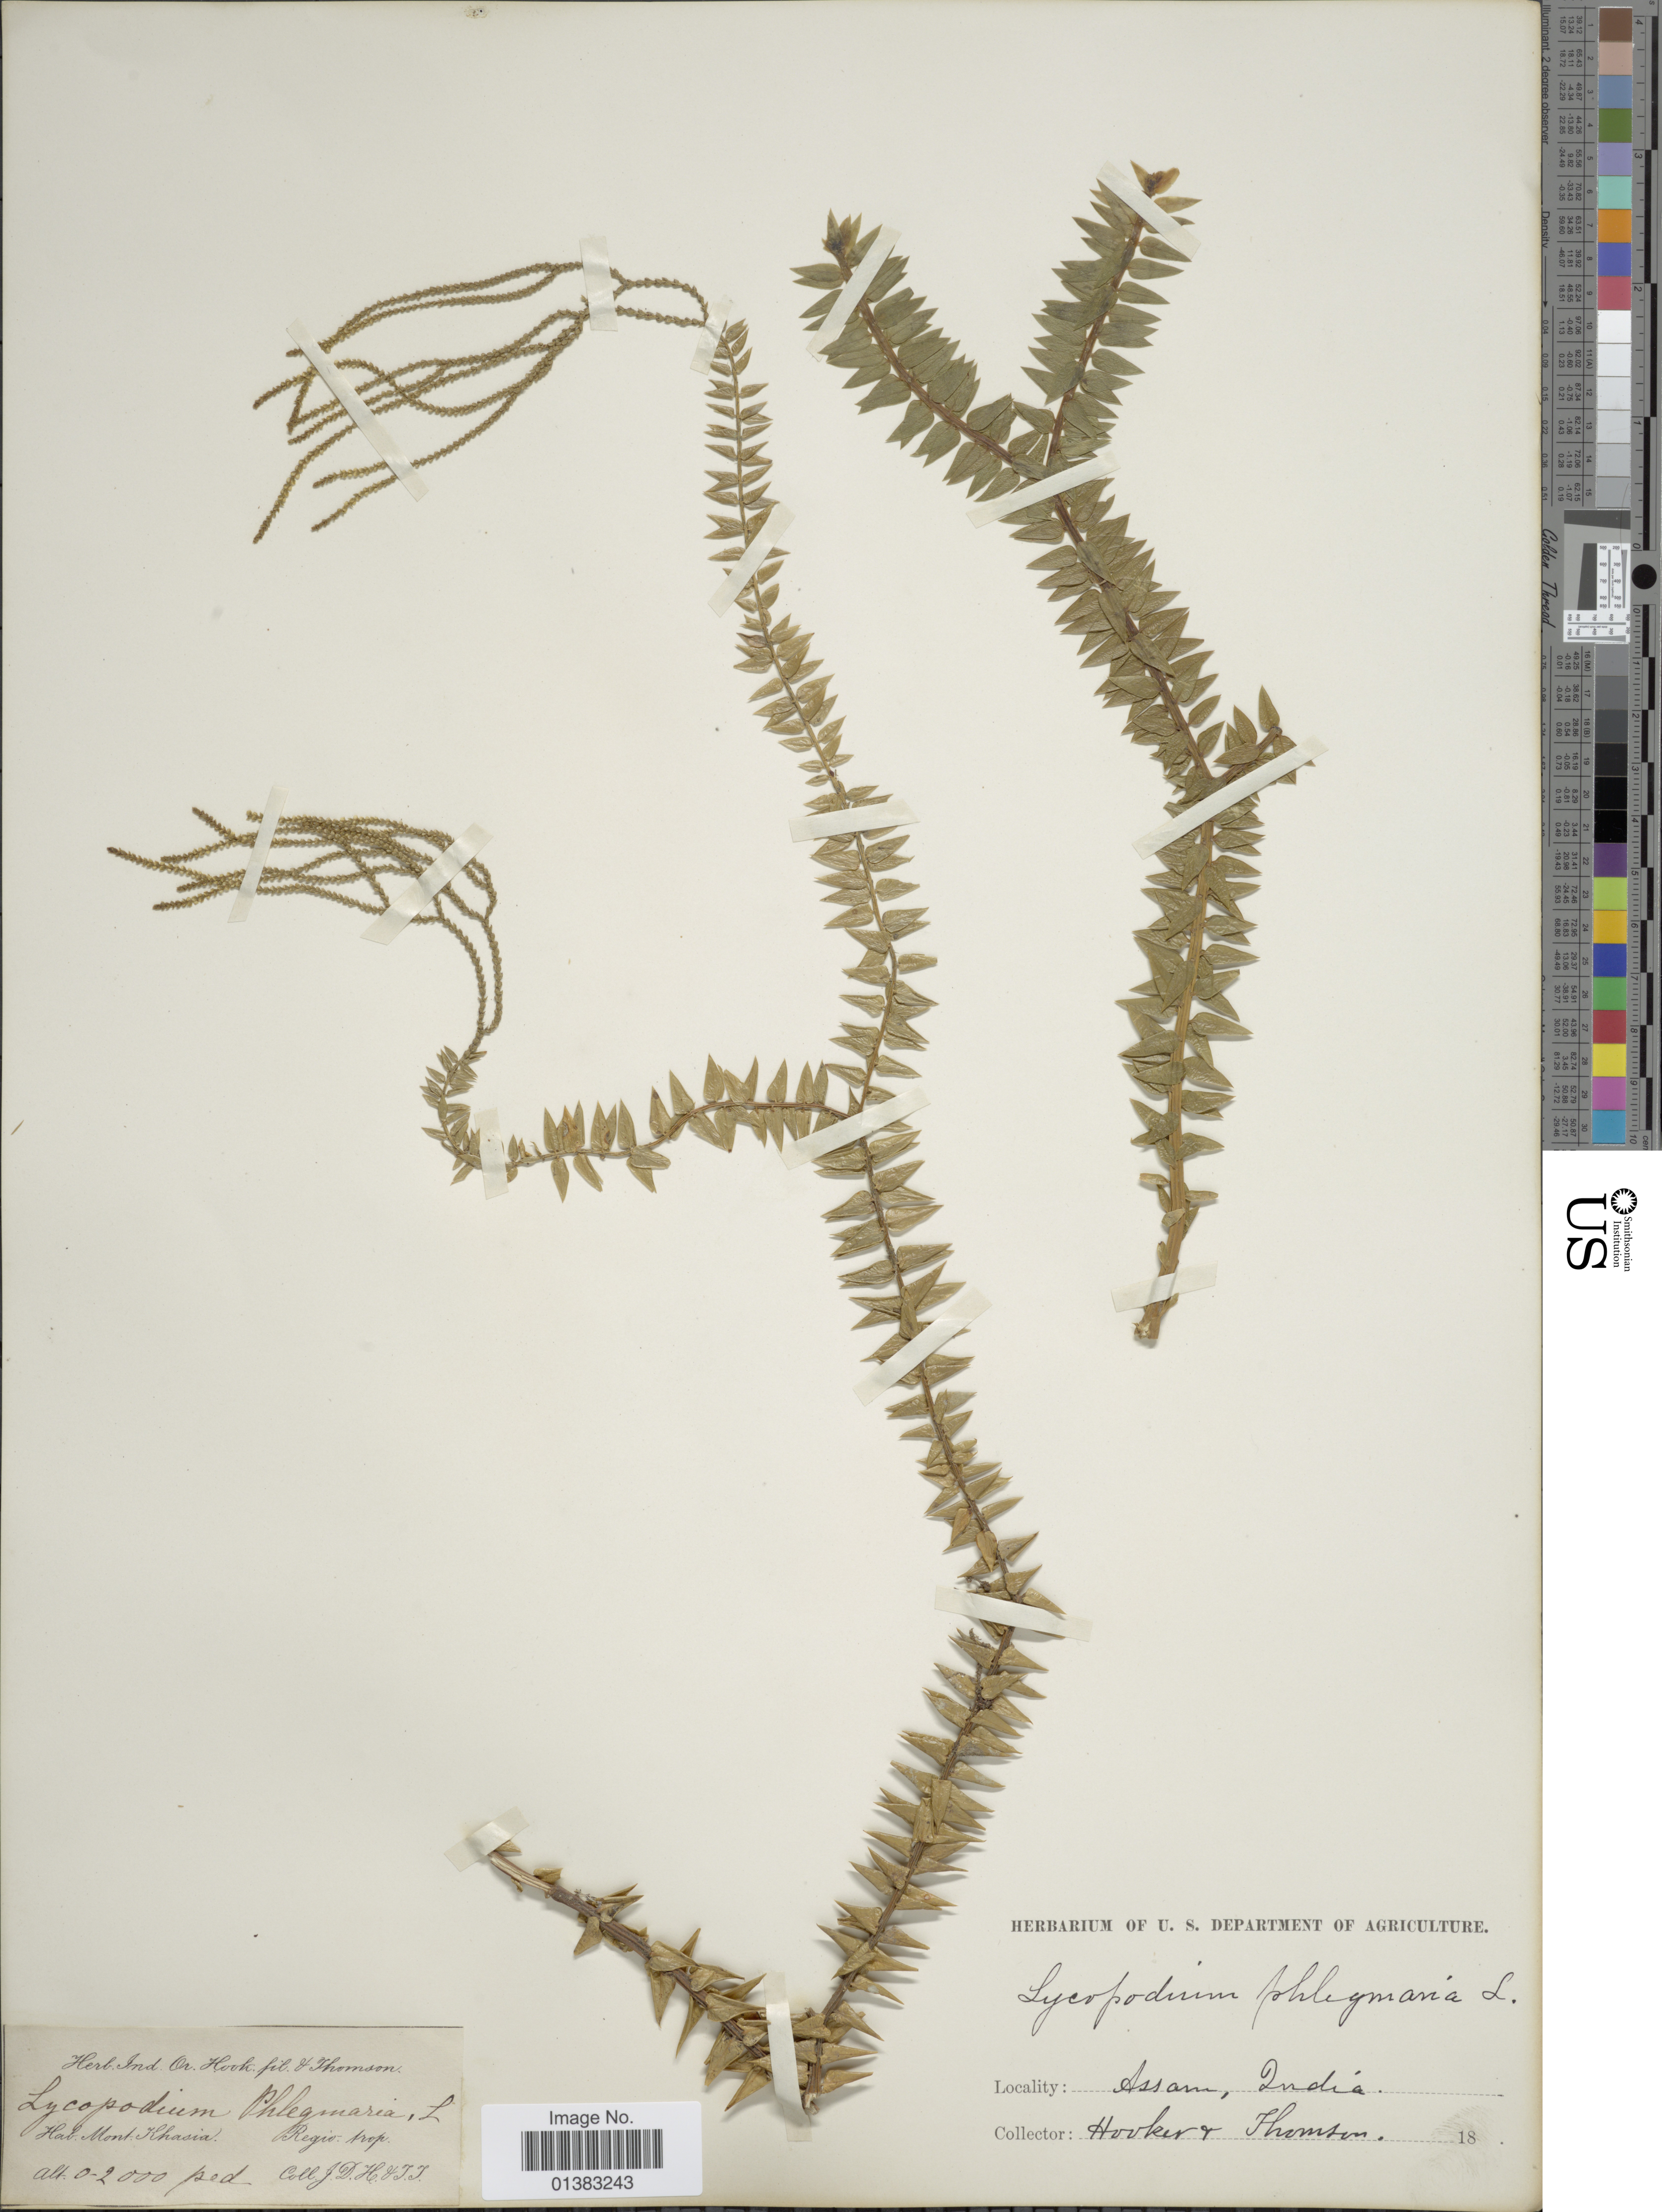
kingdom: Plantae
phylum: Tracheophyta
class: Lycopodiopsida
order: Lycopodiales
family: Lycopodiaceae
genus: Phlegmariurus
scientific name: Phlegmariurus phlegmaria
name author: (L.) Holub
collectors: J. D. Hooker & T. Thomson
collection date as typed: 18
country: India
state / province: Assam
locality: Mont Khasia, Regio trop.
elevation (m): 0